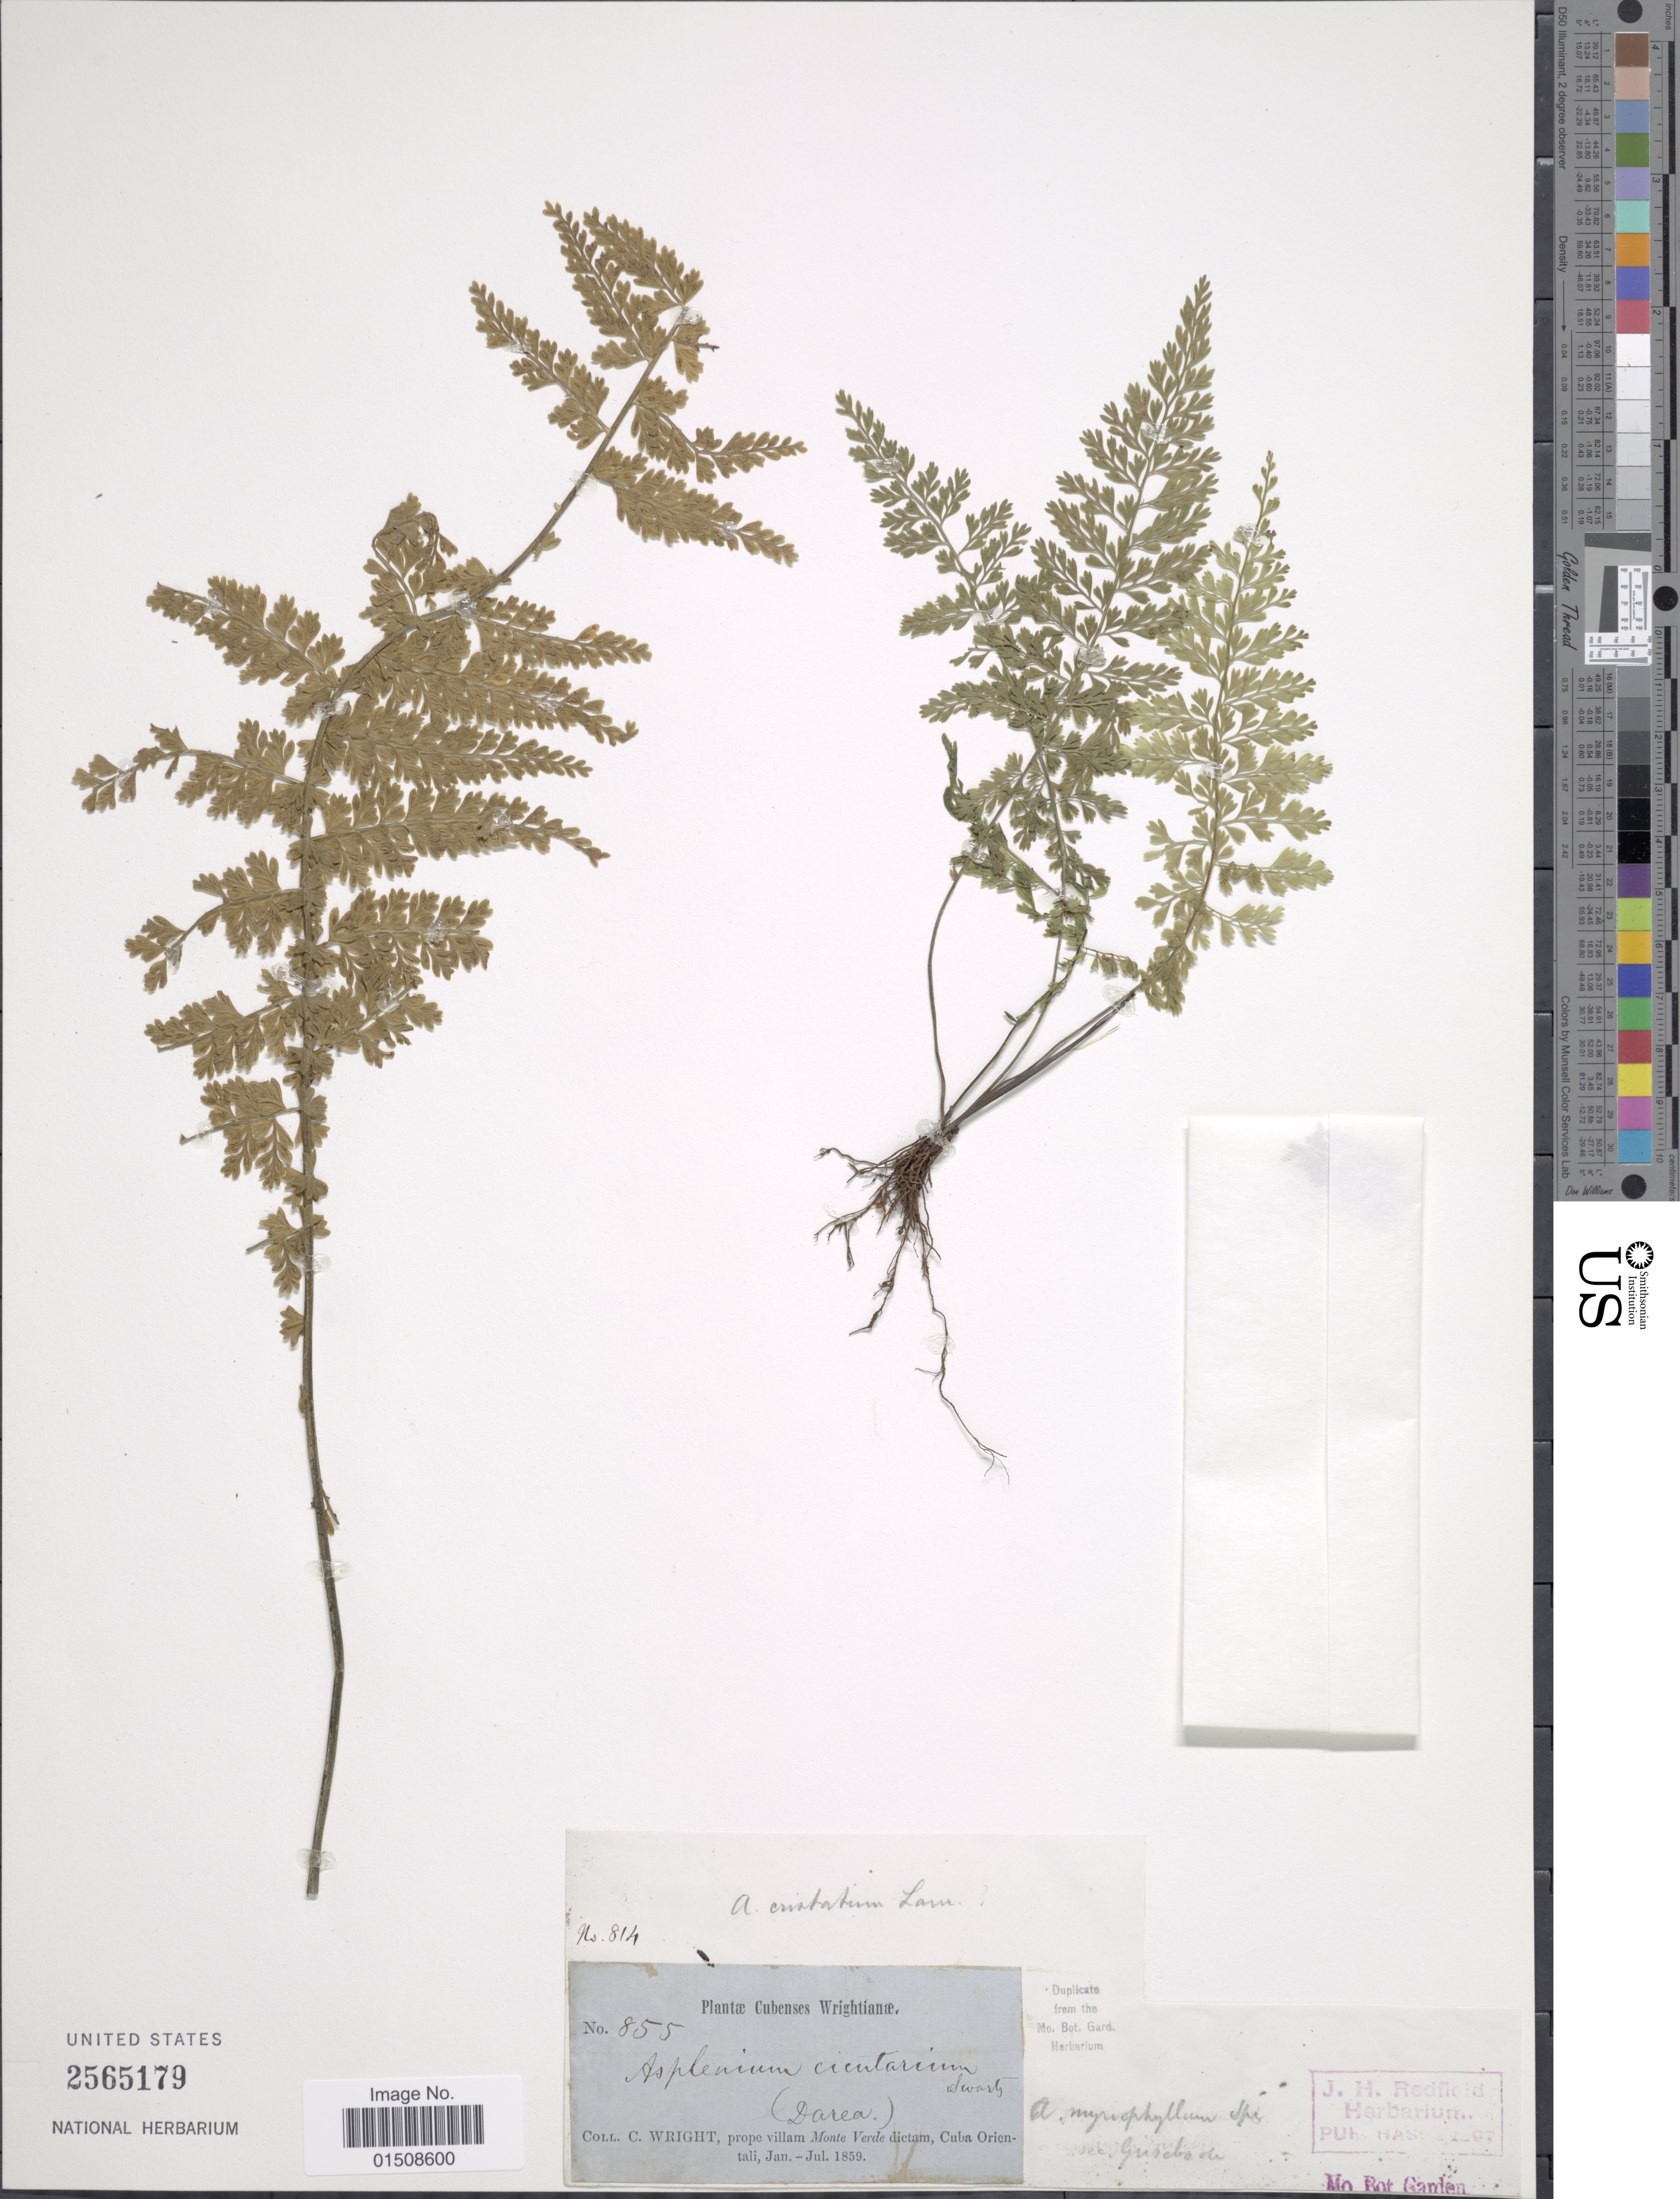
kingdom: Plantae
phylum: Tracheophyta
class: Polypodiopsida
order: Polypodiales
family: Aspleniaceae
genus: Asplenium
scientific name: Asplenium cristatum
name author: Lam.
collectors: C. Wright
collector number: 855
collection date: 1859-01/1859-07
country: Cuba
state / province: Oriente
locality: Prope villam Monte Verde dictam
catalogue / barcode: US 2565179